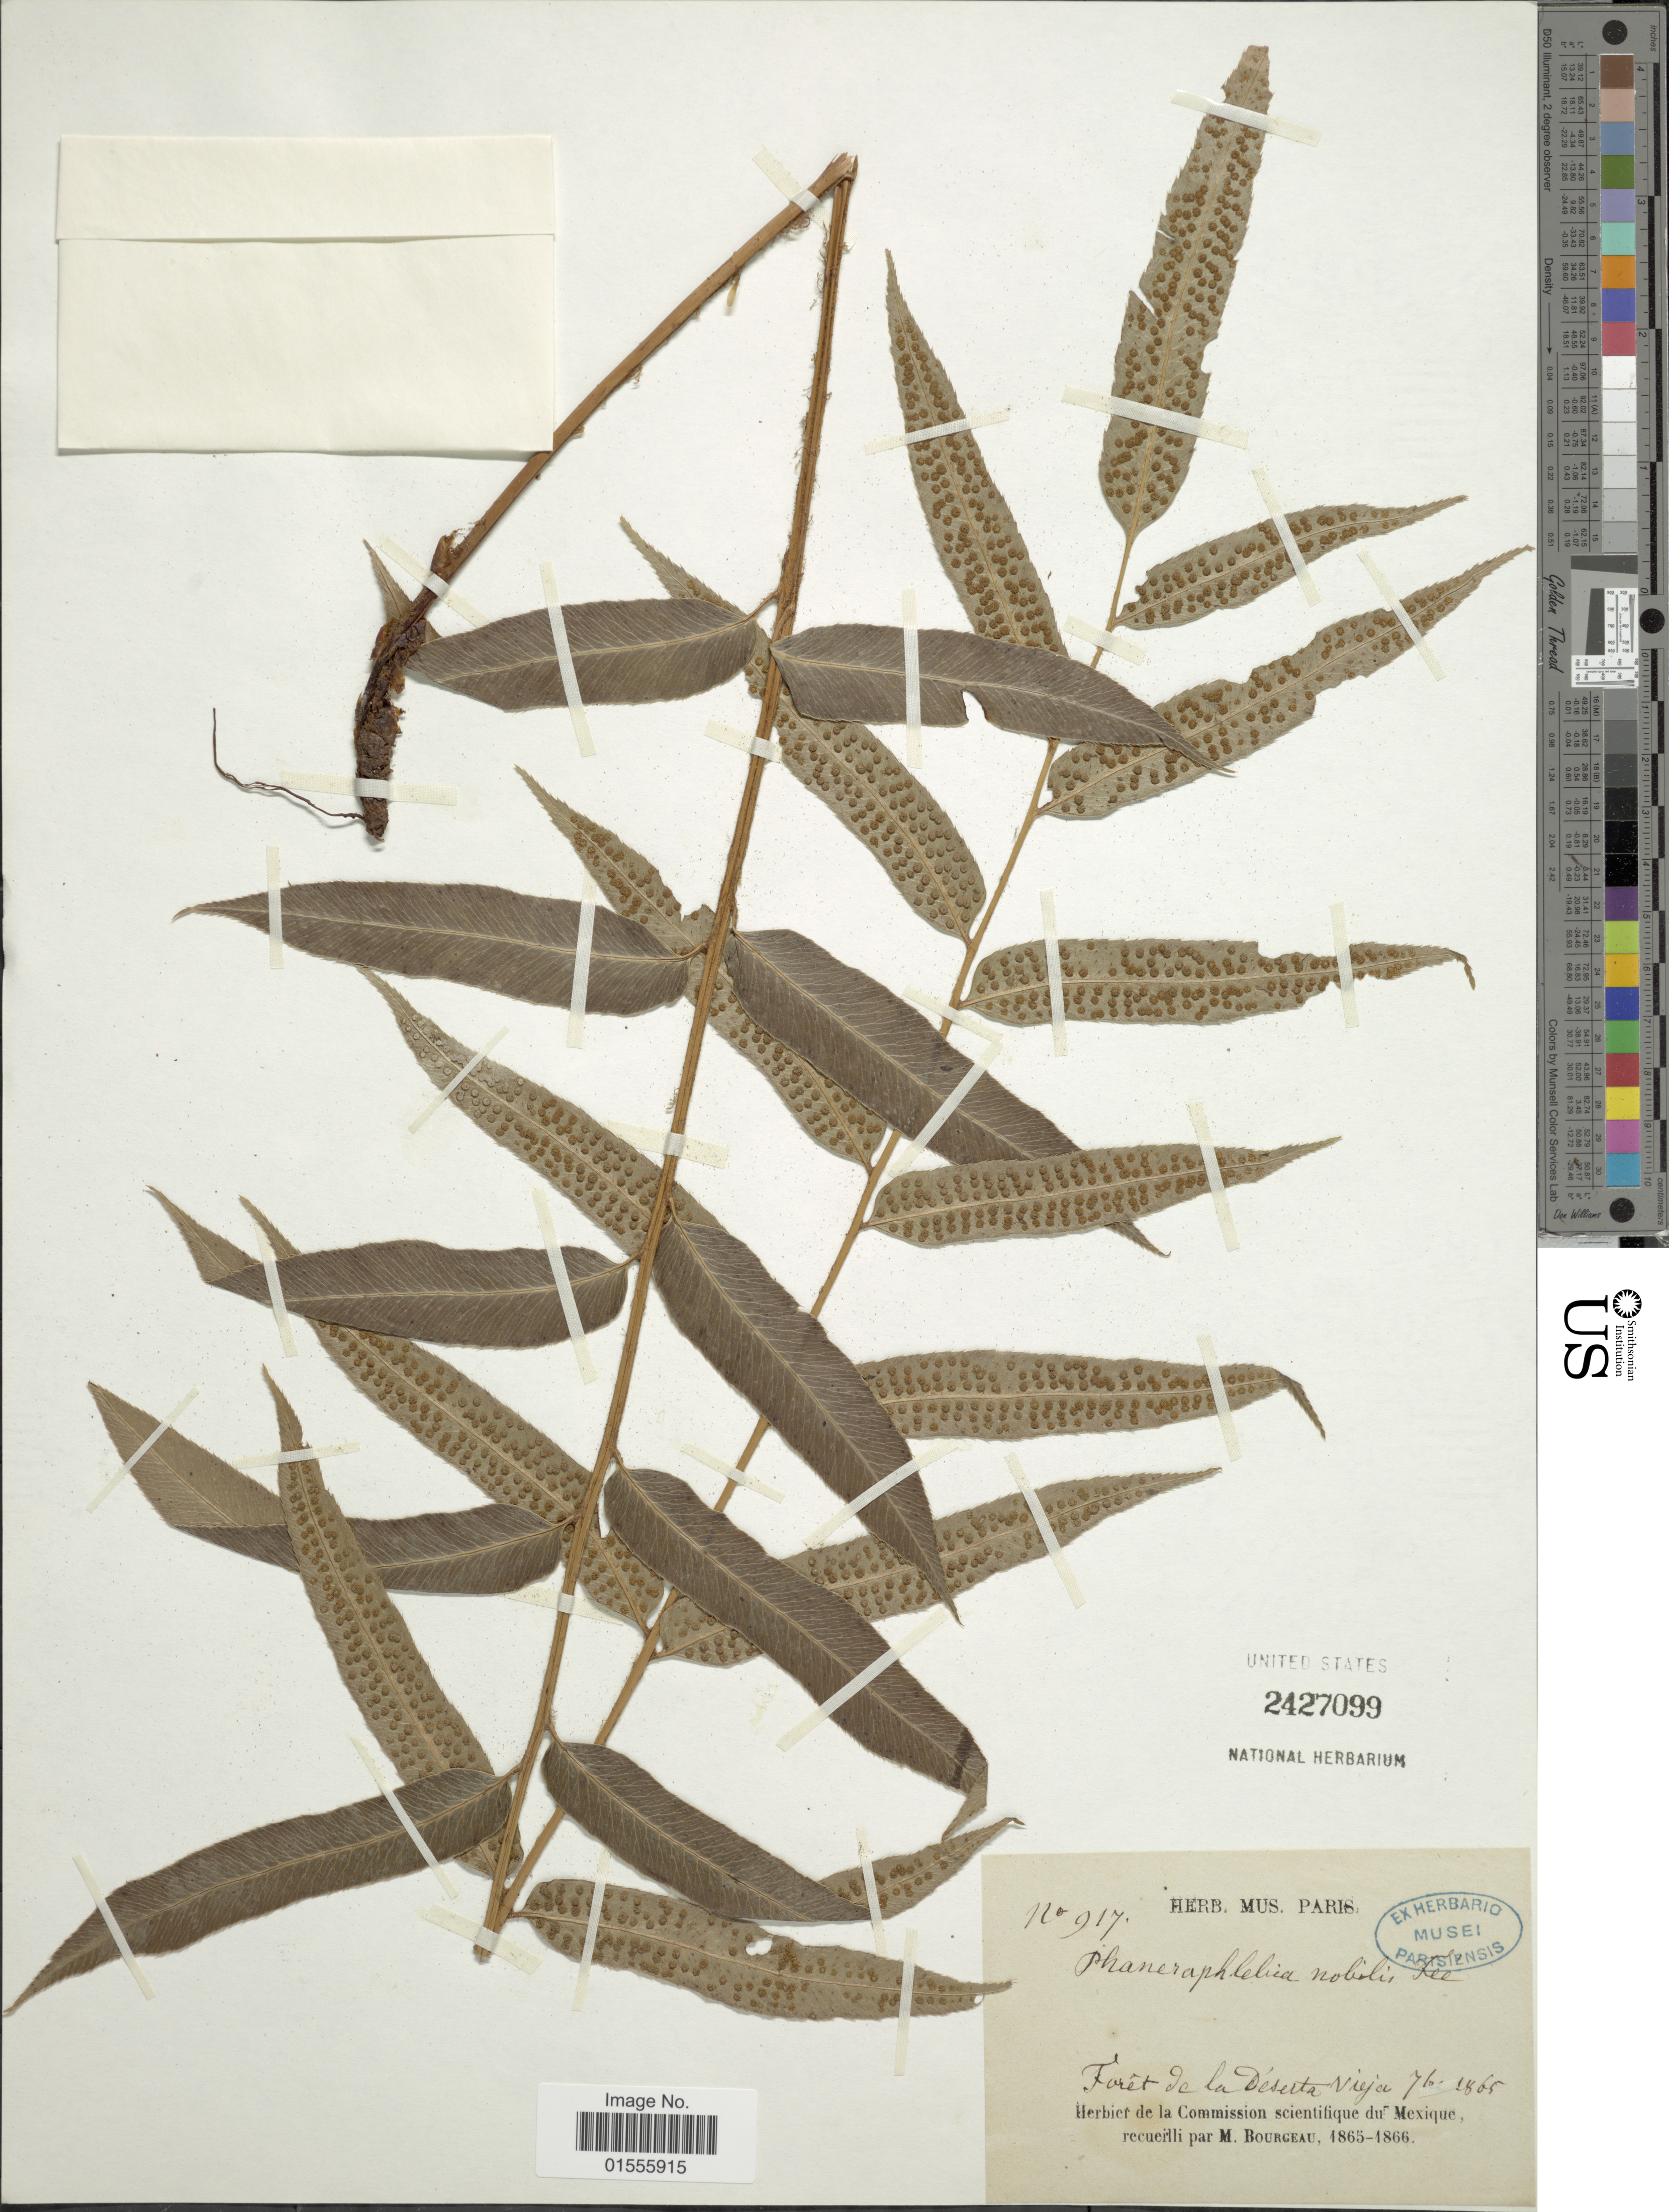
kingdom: Plantae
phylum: Tracheophyta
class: Polypodiopsida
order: Polypodiales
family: Dryopteridaceae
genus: Phanerophlebia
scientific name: Phanerophlebia nobilis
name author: (Schltdl. & Cham.) C. Presl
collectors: M. Bourgeau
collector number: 917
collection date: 1865-09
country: Mexico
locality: Forêt de la Deserta Vieja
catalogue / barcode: US 2427099